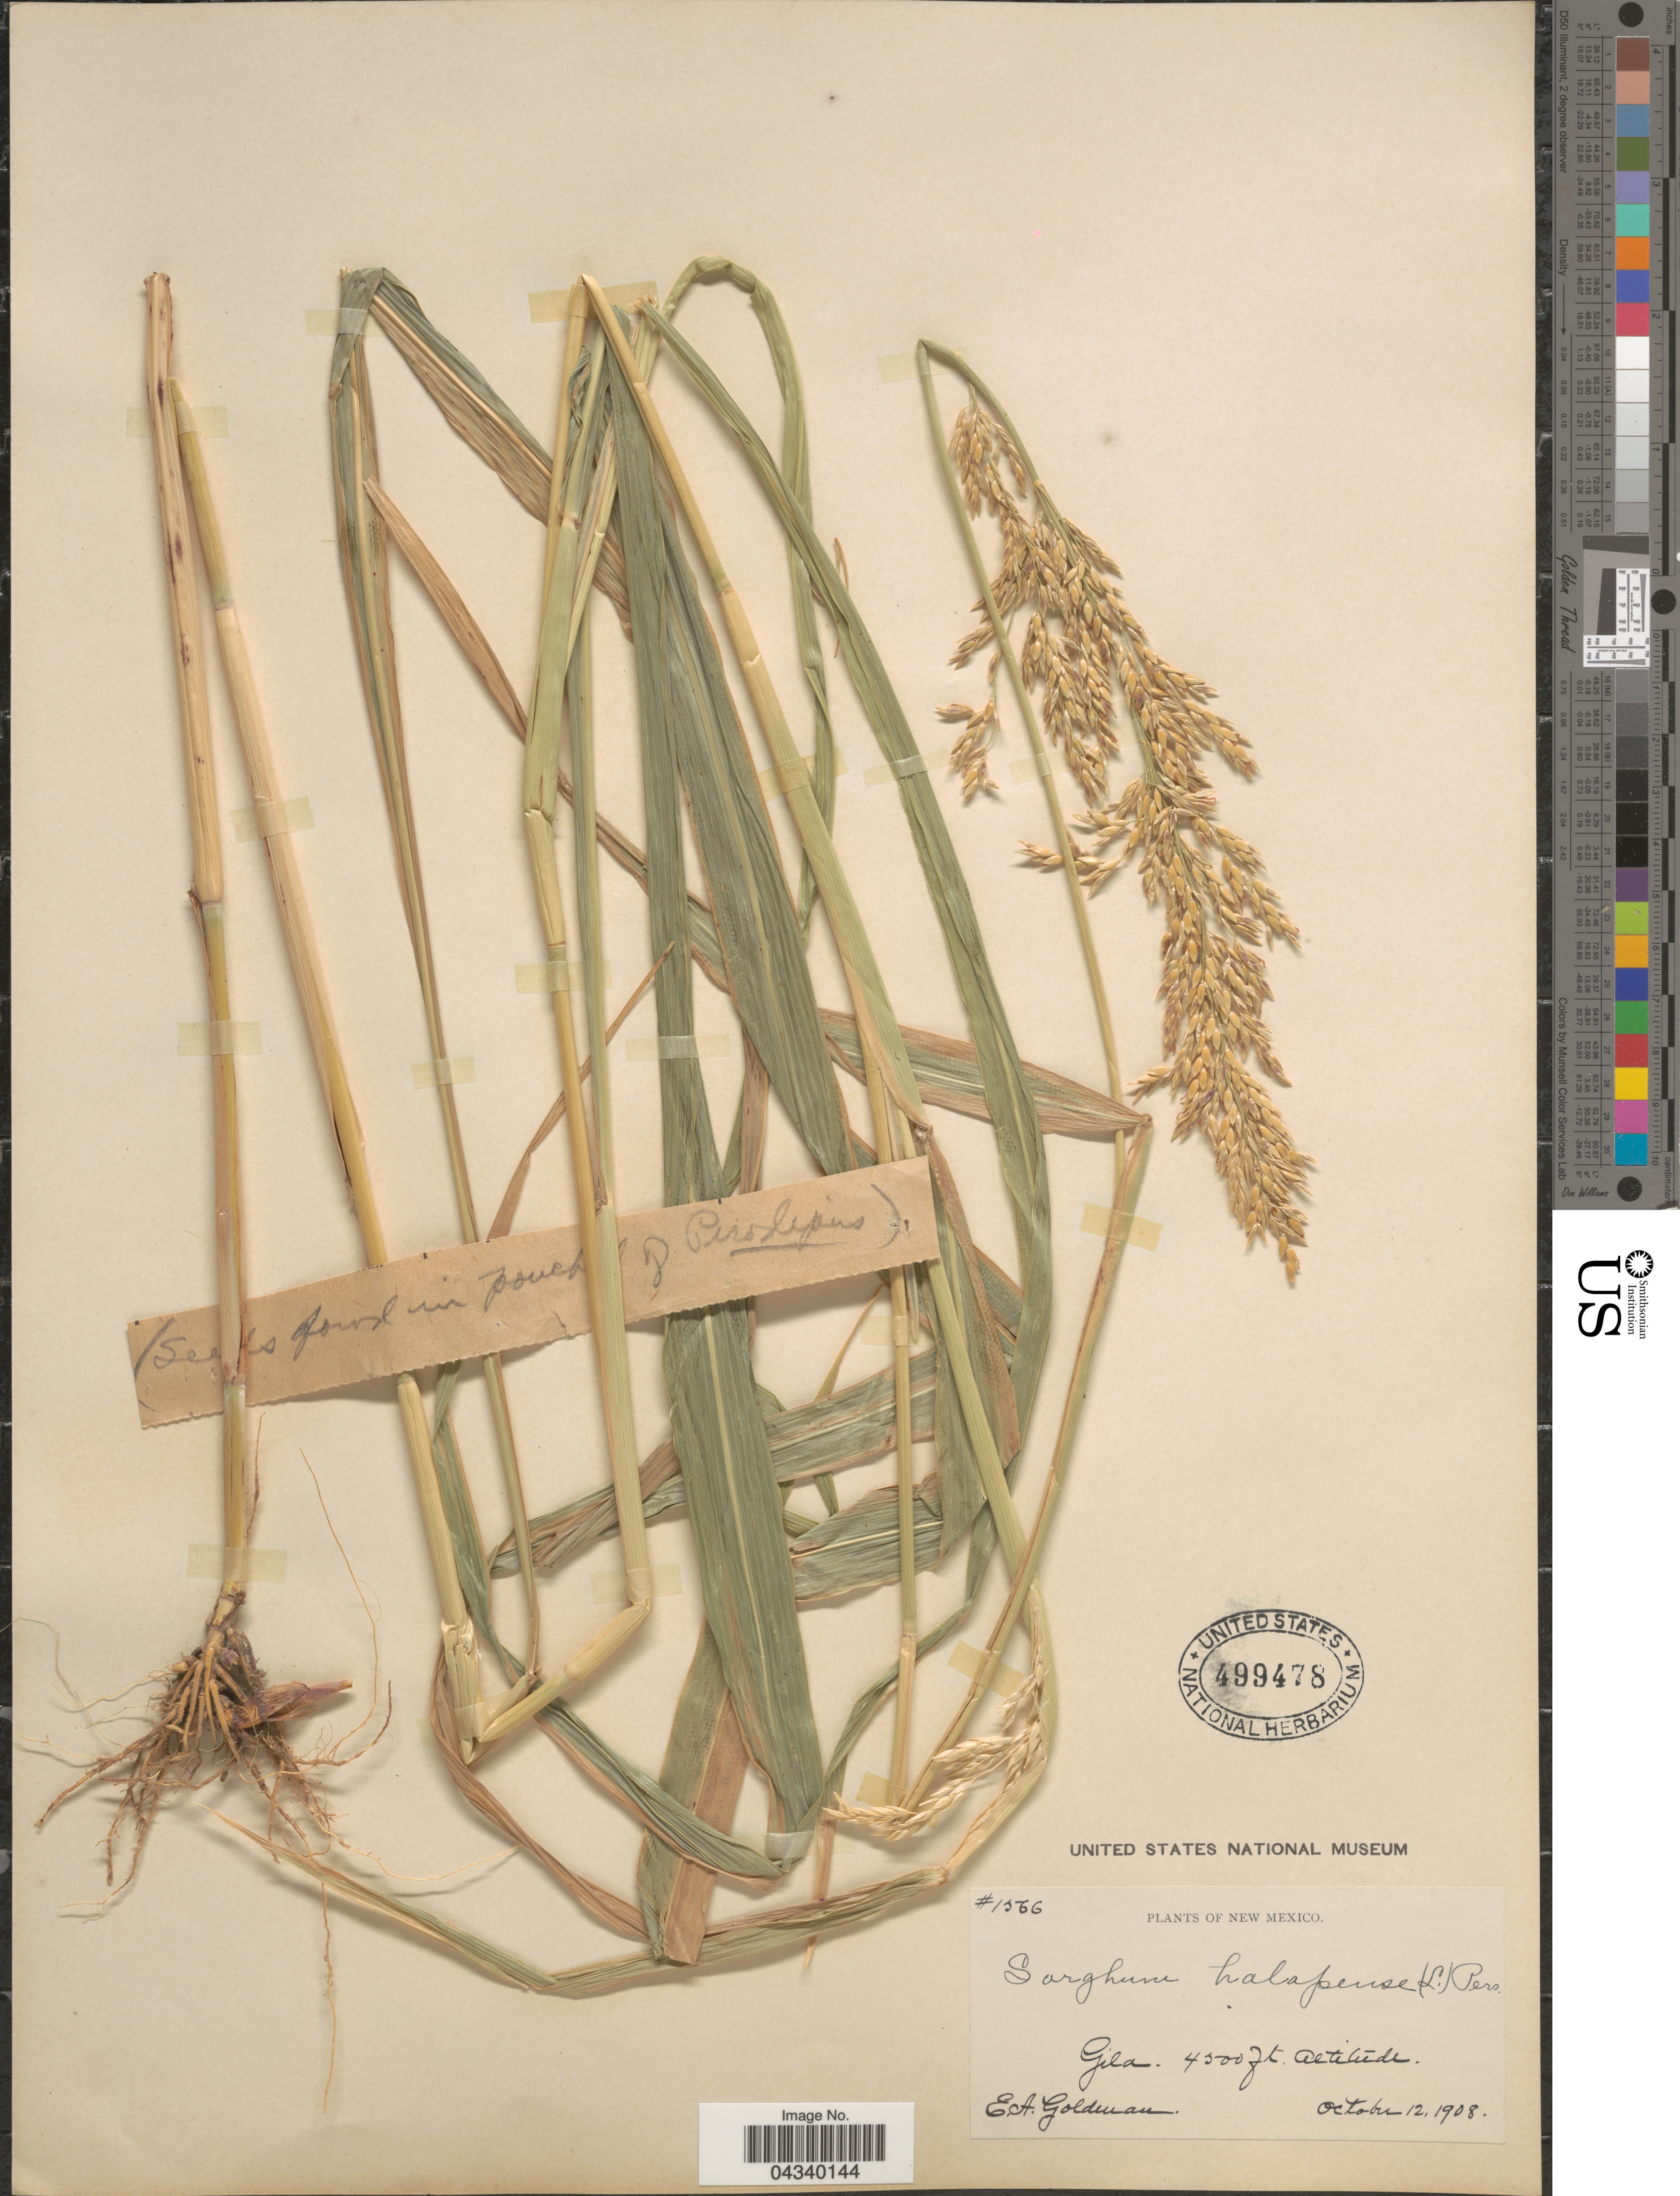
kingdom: Plantae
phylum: Tracheophyta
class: Liliopsida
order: Poales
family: Poaceae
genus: Sorghum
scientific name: Sorghum halepense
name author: (L.) Pers.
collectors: E. A. Goldman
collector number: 1566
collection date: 1908-10-12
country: United States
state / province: New Mexico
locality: Gila.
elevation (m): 1372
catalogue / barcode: US 499478